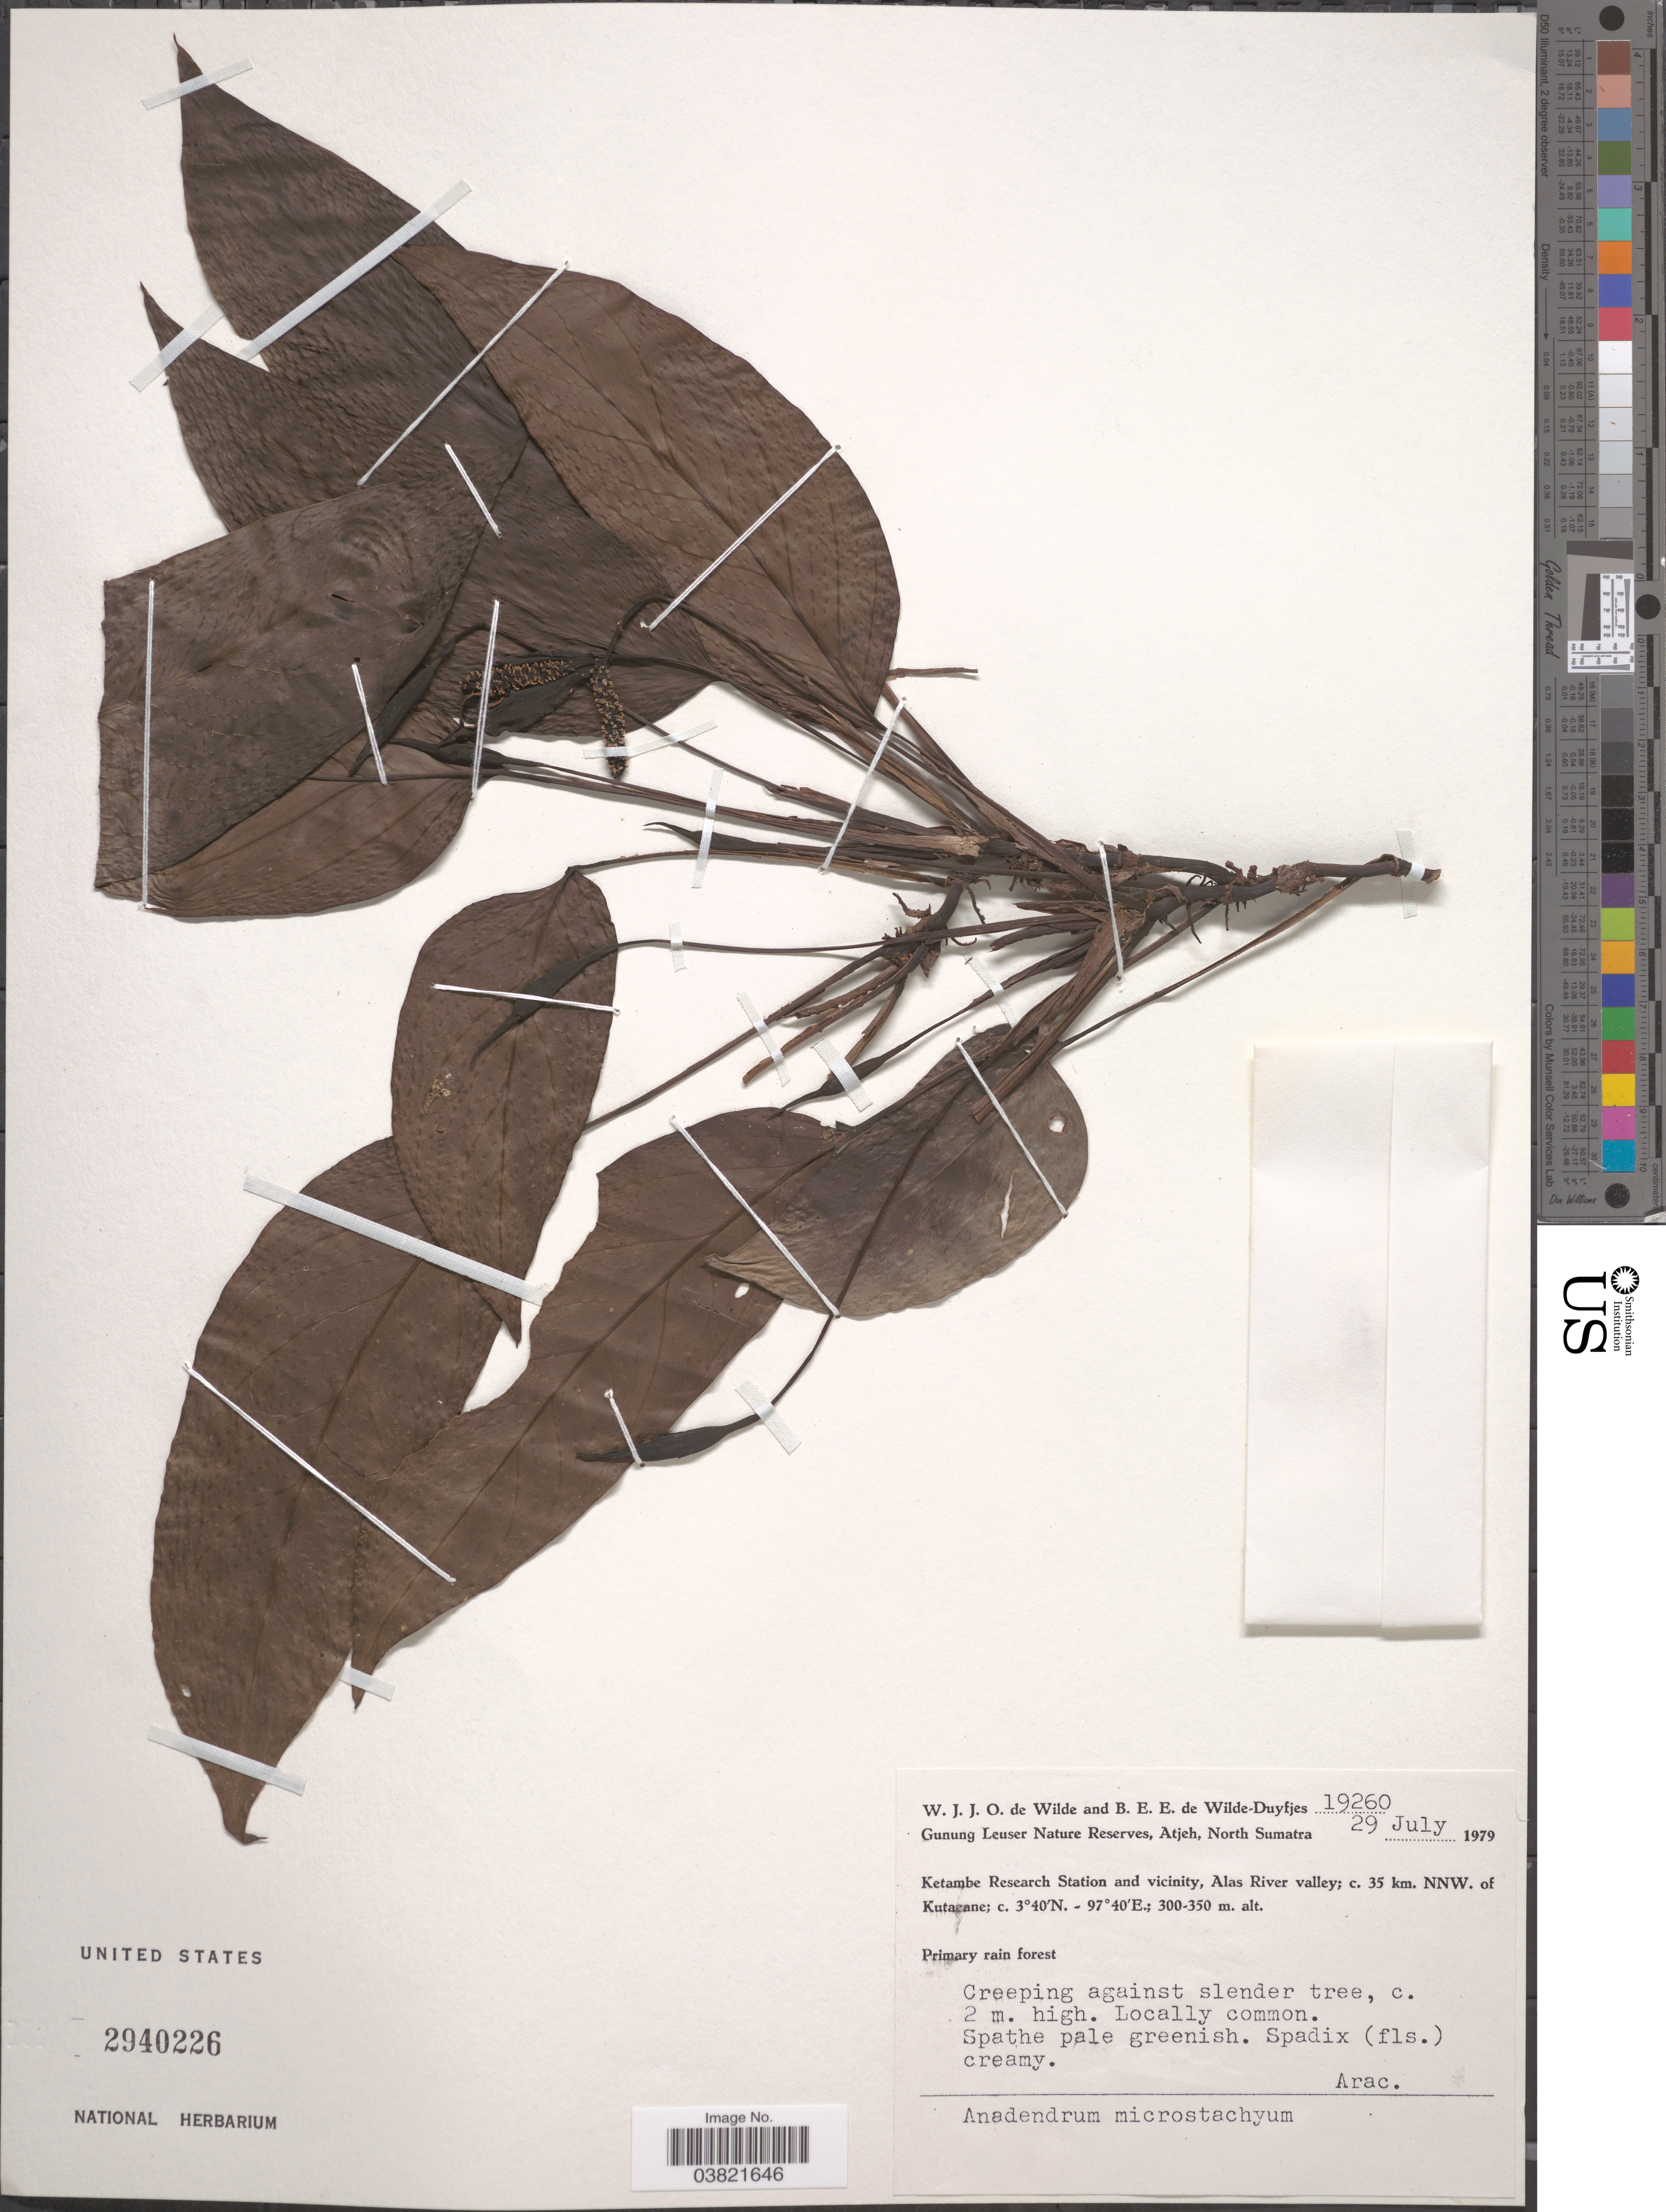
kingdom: Plantae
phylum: Tracheophyta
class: Liliopsida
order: Alismatales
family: Araceae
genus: Anadendrum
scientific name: Anadendrum microstachyum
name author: (de Vriese & Miq.) Backer & Alderw.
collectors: W. J. de Wilde & B. E. de Wilde-Duyfjes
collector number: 19260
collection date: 1979-07-29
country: Indonesia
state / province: Sumatra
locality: Gunung Leuser Nature Reserves, Atjeh, North Sumatra. Ketambe Research Station and vicinity, Alas River valley; 35 km. NNW. of Kutacane.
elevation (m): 300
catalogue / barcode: US 2940226